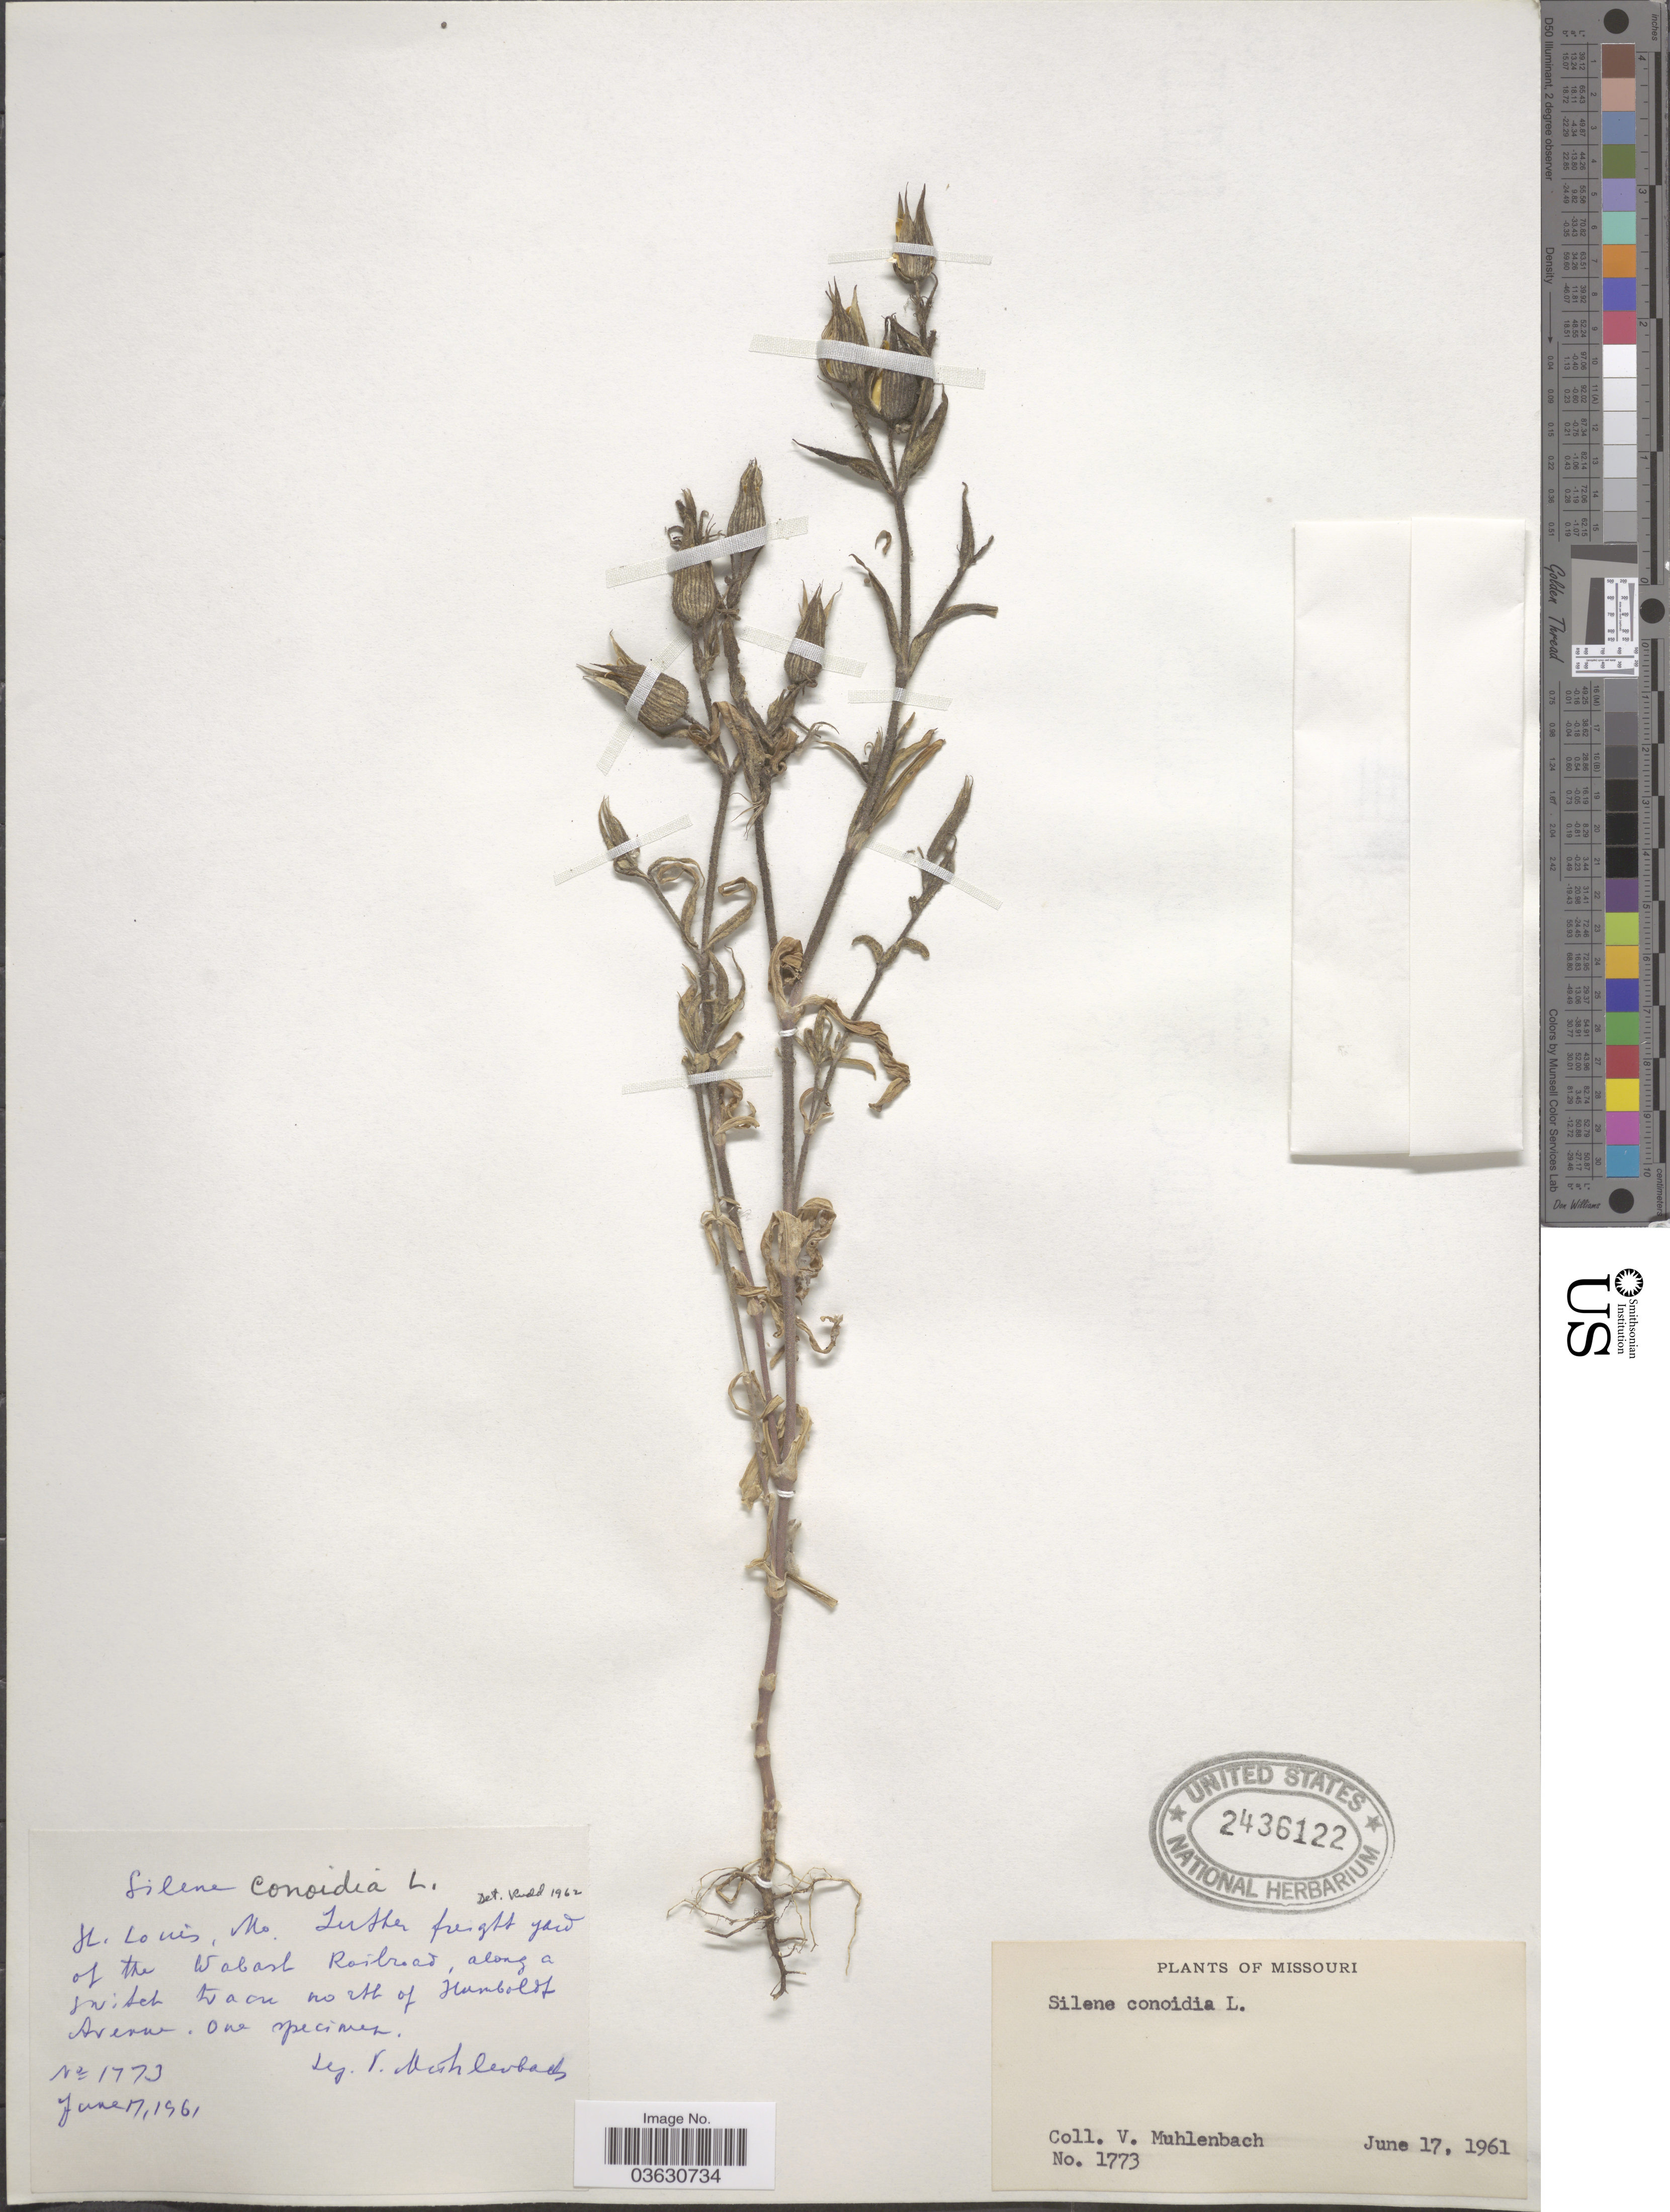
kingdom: Plantae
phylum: Tracheophyta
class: Magnoliopsida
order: Caryophyllales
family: Caryophyllaceae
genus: Silene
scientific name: Silene conoidea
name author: L.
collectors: V. Mühlenbach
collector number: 1773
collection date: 1961-06-17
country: United States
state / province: Missouri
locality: St. Louis. Luther freight yard of the Wabash Railroad, along a switch track north of Humboldt Avenue.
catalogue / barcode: US 2436122